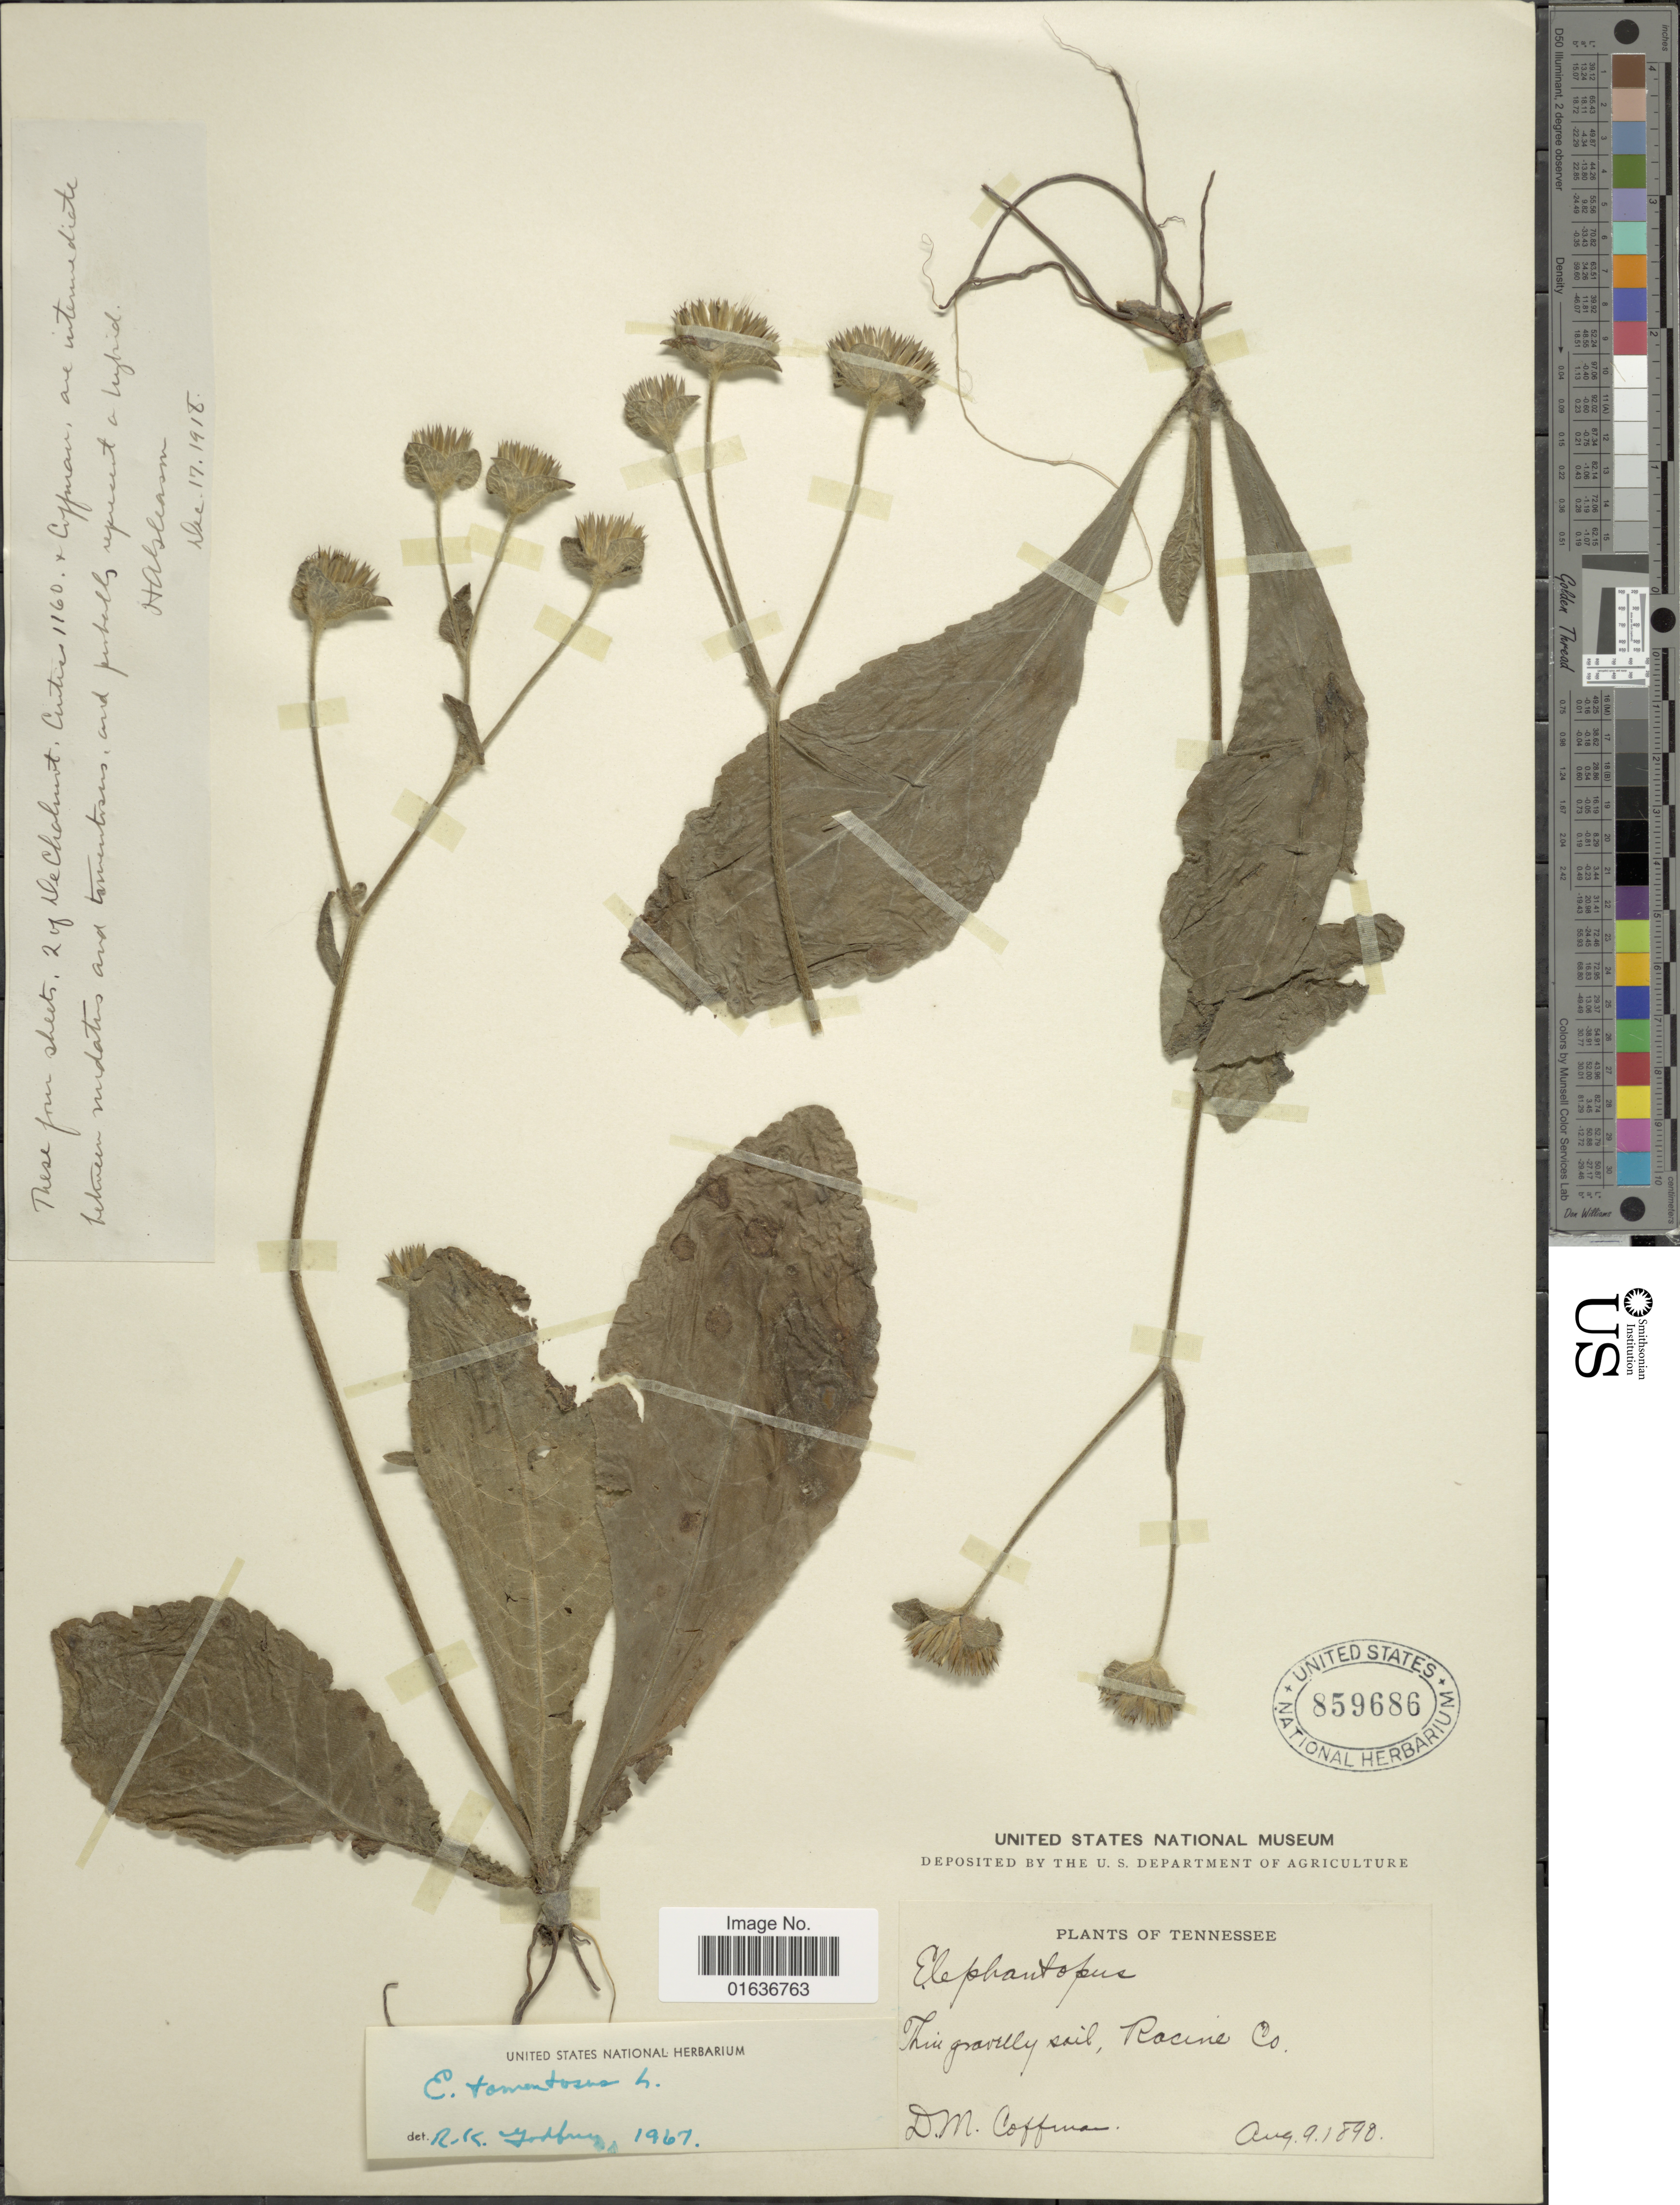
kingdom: Plantae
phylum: Tracheophyta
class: Magnoliopsida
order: Asterales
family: Asteraceae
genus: Elephantopus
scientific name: Elephantopus tomentosus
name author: L.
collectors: D. M. Coffman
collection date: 1890-08-09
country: United States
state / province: Tennessee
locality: Thui gravelly soil, Racine Co.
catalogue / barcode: US 859686